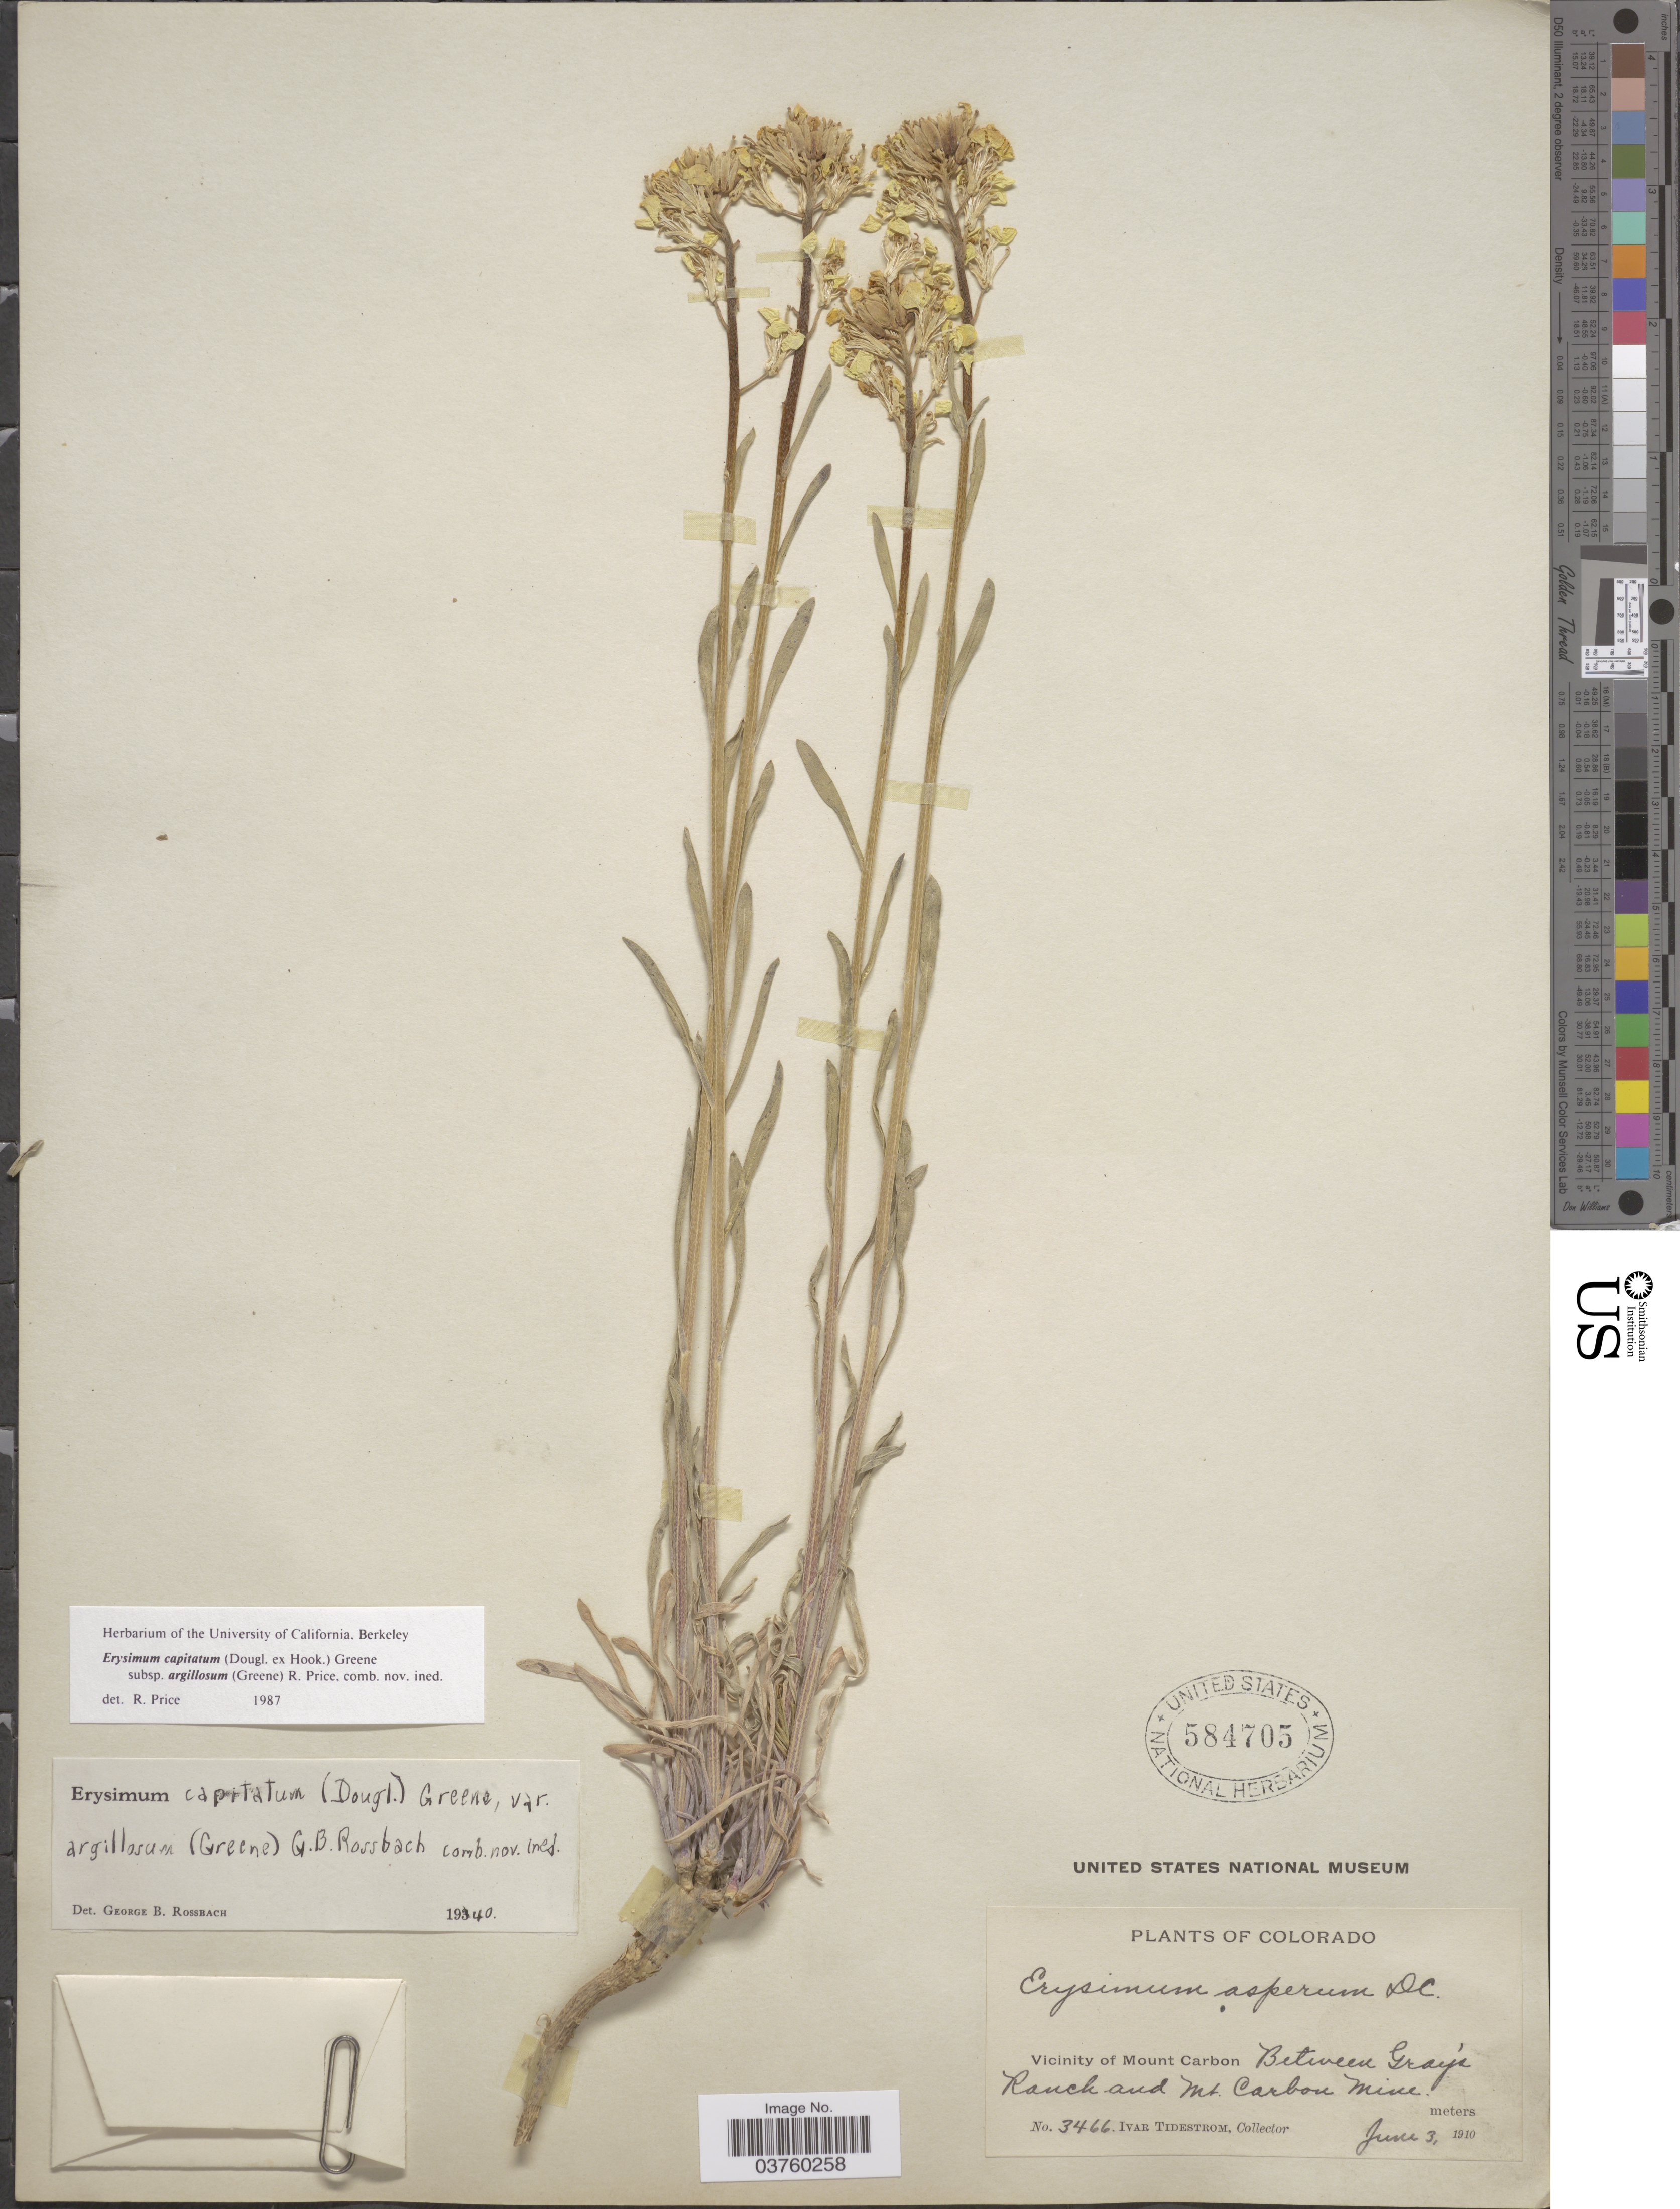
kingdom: Plantae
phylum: Tracheophyta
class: Magnoliopsida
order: Brassicales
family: Brassicaceae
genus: Erysimum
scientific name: Erysimum capitatum var. argillosum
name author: (Greene) R.J. Davis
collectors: I. F. Tidestrom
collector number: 3466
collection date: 1910-06-03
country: United States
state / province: Colorado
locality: Vicinity of Mount Carbon between Gray's Ranch and Mt Carbon Mine.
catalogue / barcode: US 584705